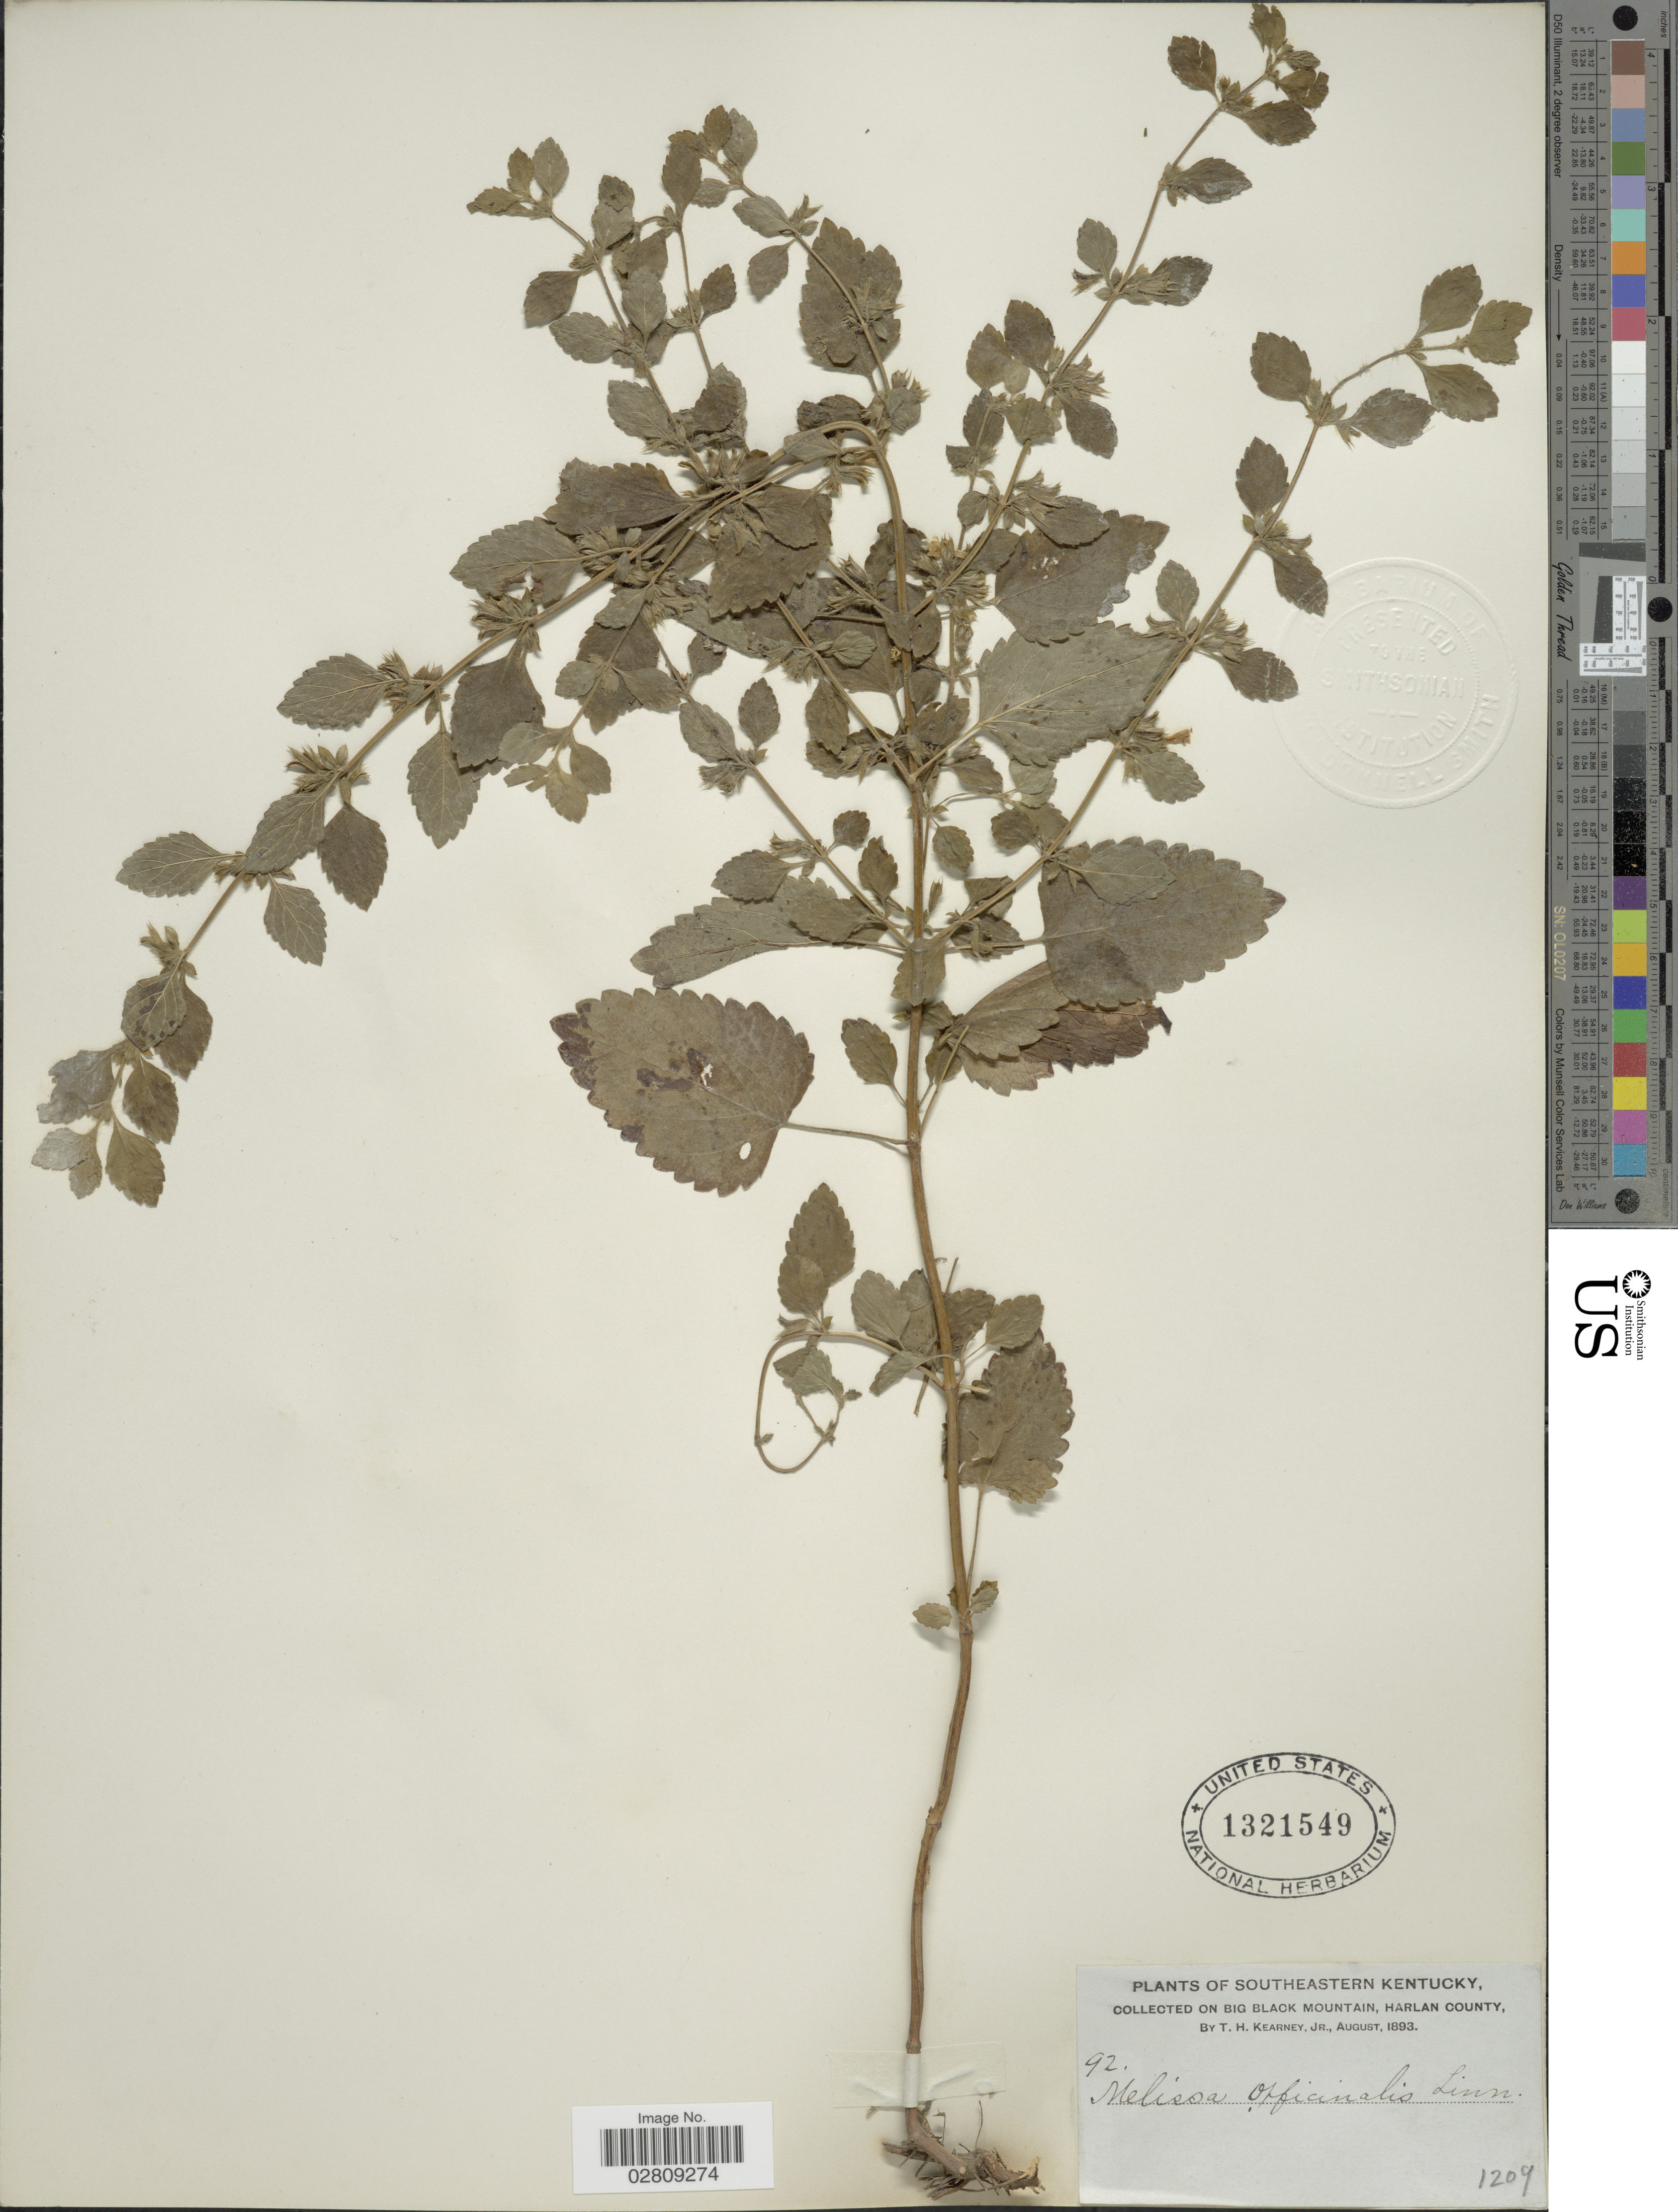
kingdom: Plantae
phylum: Tracheophyta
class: Magnoliopsida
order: Lamiales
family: Lamiaceae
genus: Melissa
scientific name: Melissa officinalis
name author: L.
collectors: T. H. Kearney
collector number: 92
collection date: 1893-08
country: United States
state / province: Kentucky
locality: Southeastern Kentucky, Big Black Mountain, Harlan County.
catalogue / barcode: US 1321549